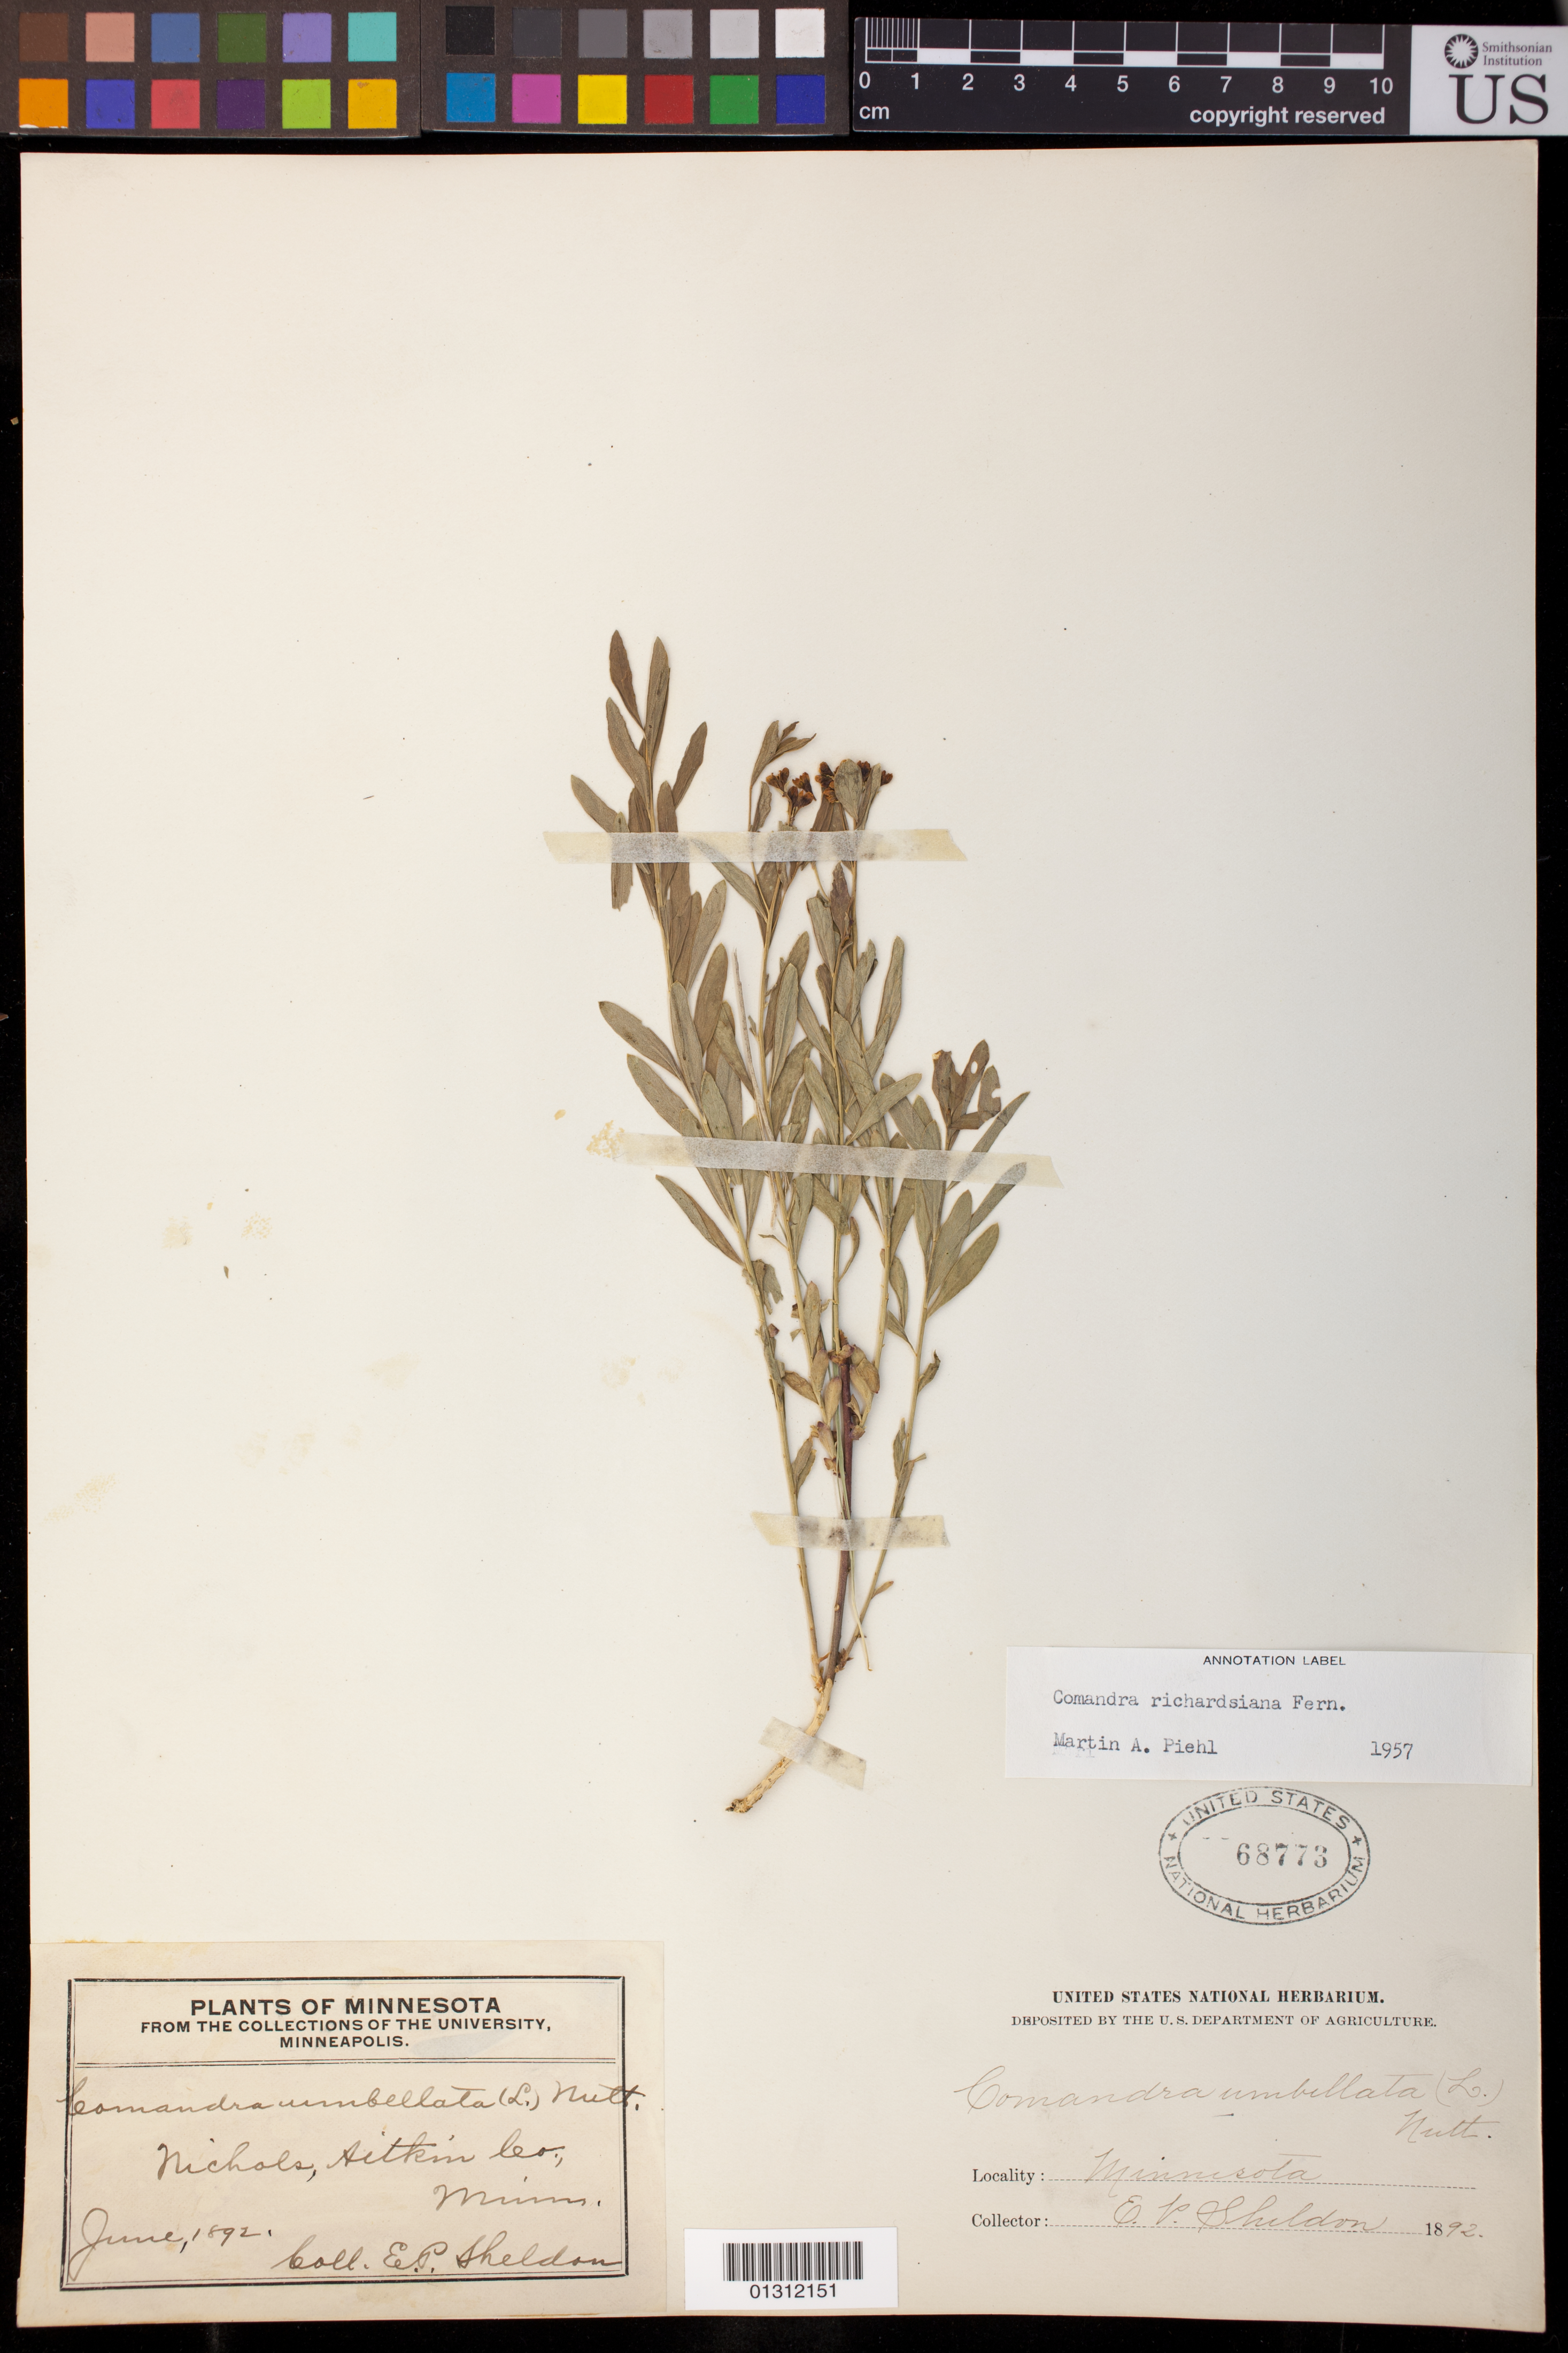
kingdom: Plantae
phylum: Tracheophyta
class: Magnoliopsida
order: Santalales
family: Comandraceae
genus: Comandra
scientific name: Comandra richardsiana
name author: Fernald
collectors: E. P. Sheldon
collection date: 1892-06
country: United States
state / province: Minnesota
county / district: Aitkin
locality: Nichols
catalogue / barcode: US 68773